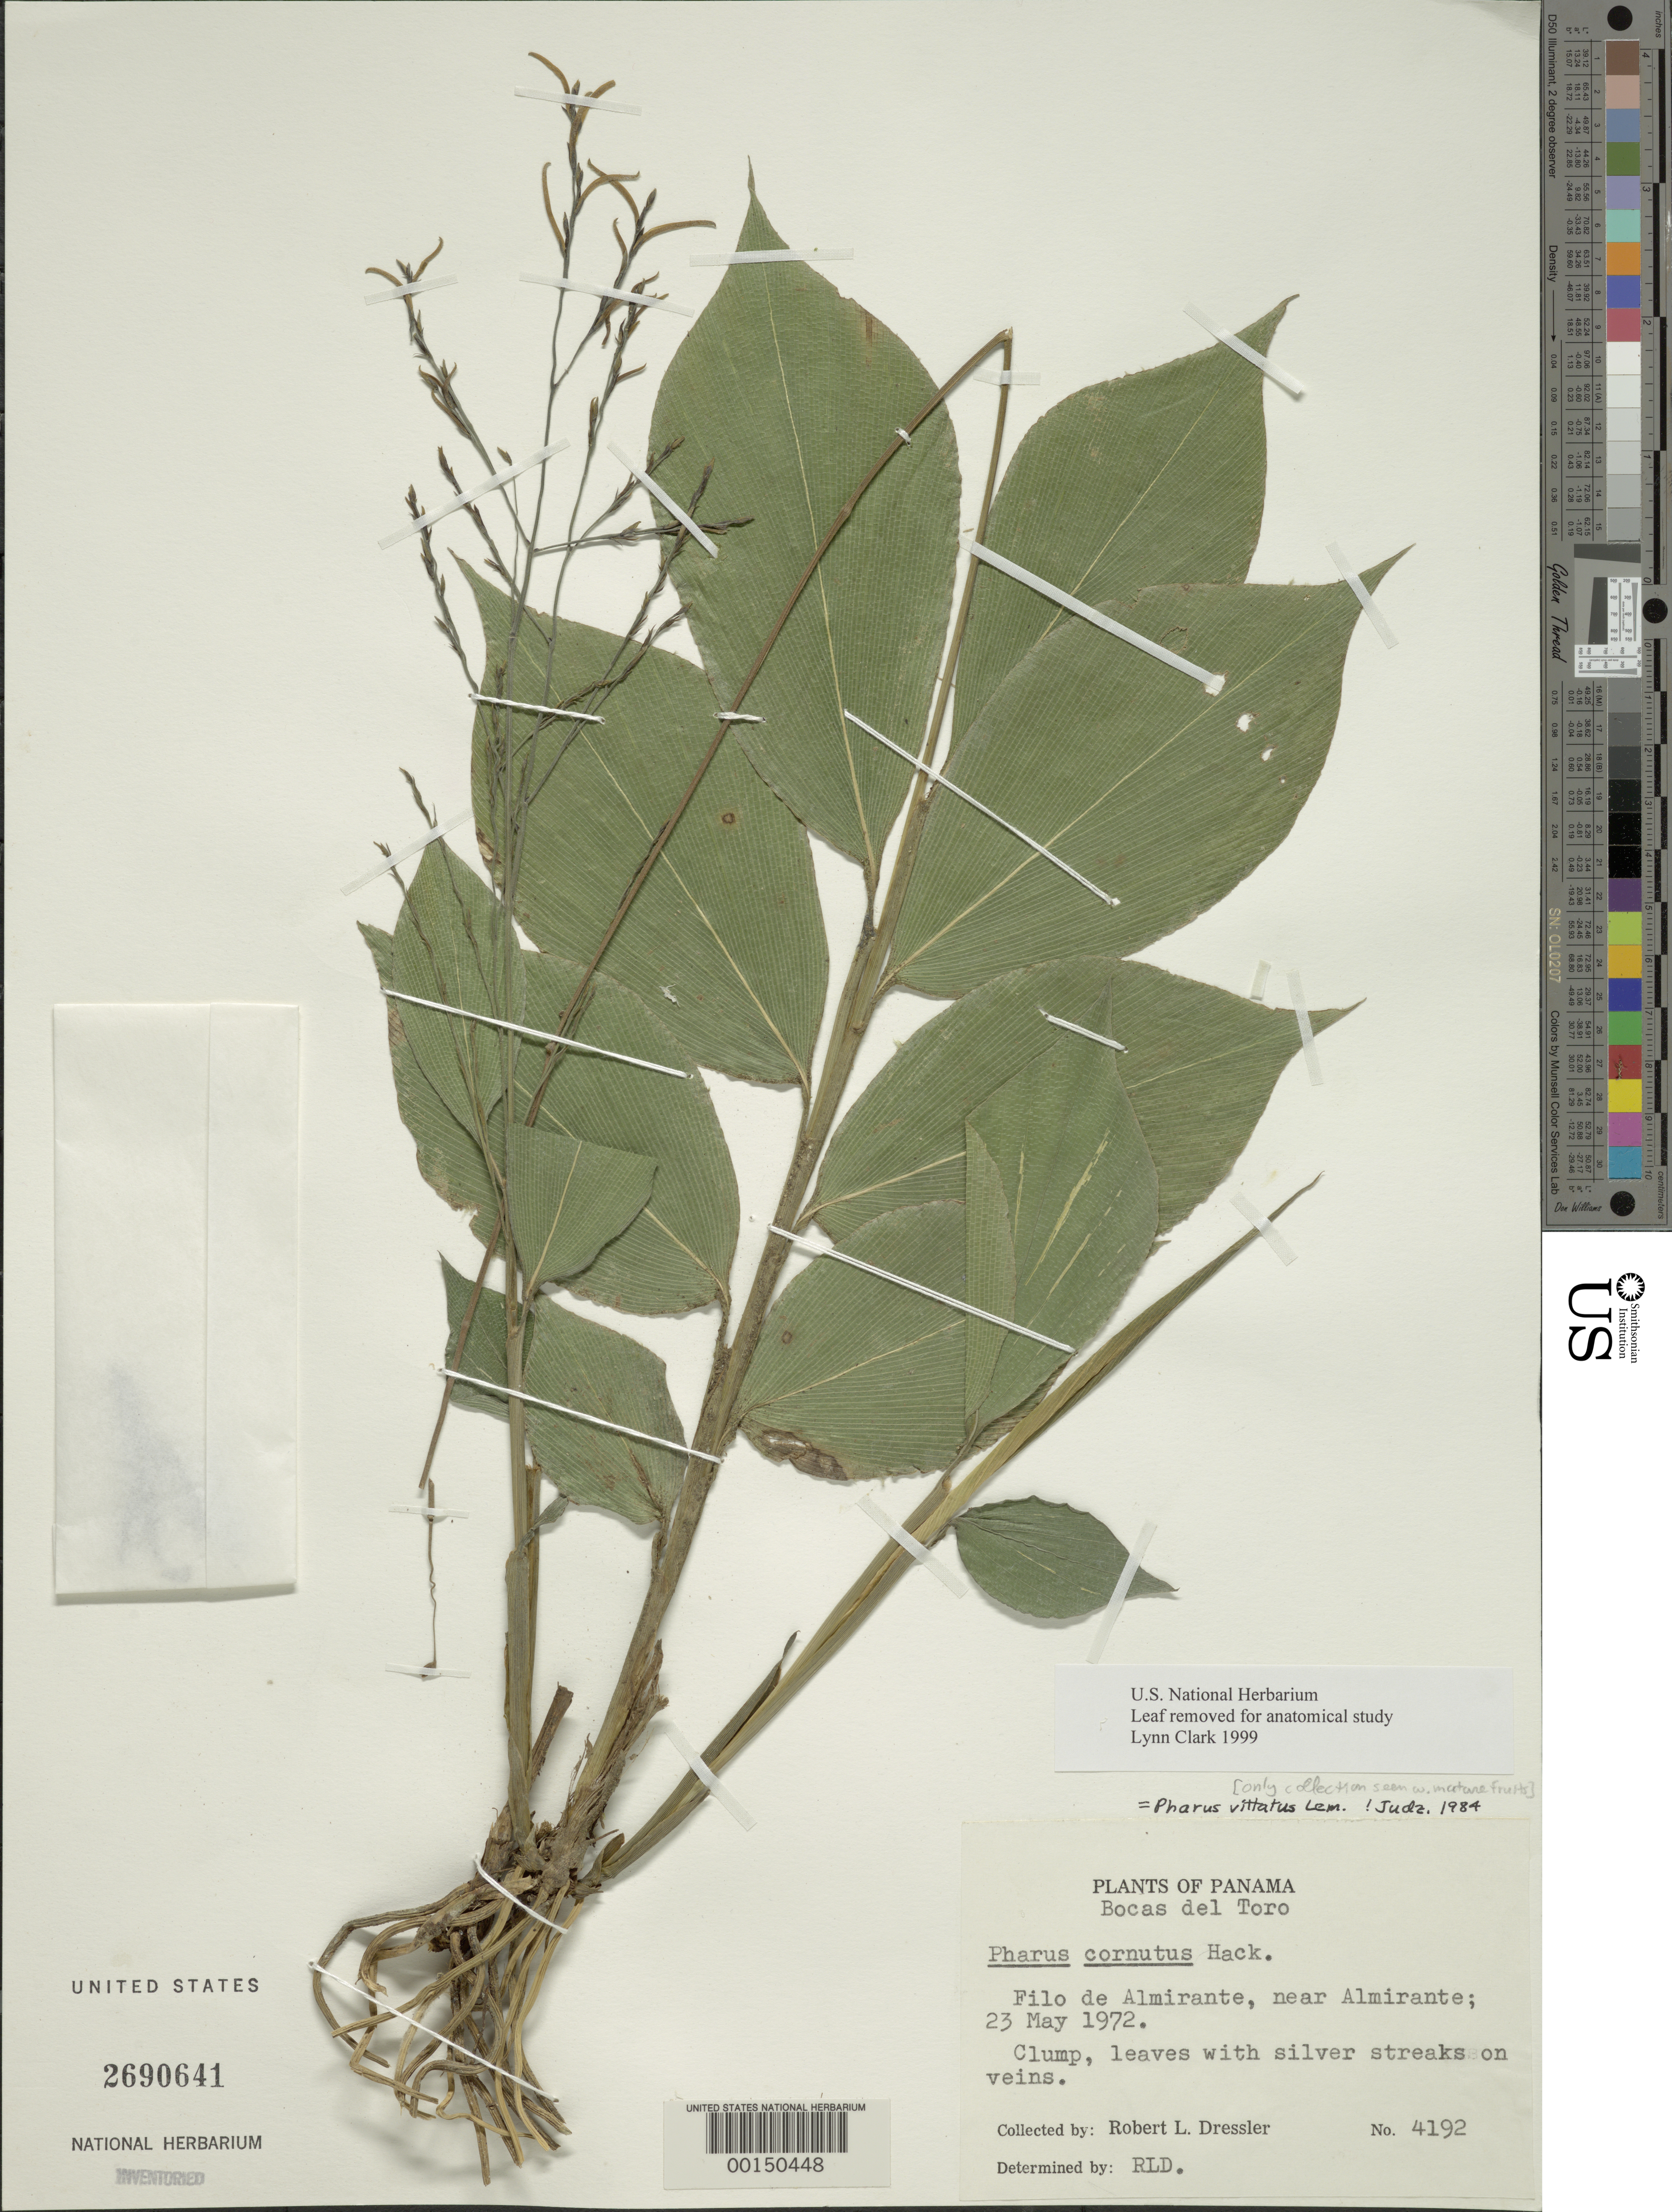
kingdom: Plantae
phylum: Tracheophyta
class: Liliopsida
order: Poales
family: Poaceae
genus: Pharus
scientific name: Pharus vittatus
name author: Lem.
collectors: R. Dressler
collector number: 4192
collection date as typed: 23 May 1972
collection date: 1972-05-23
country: Panama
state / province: Bocas del Toro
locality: Filo de Almirante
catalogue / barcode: US 2690641